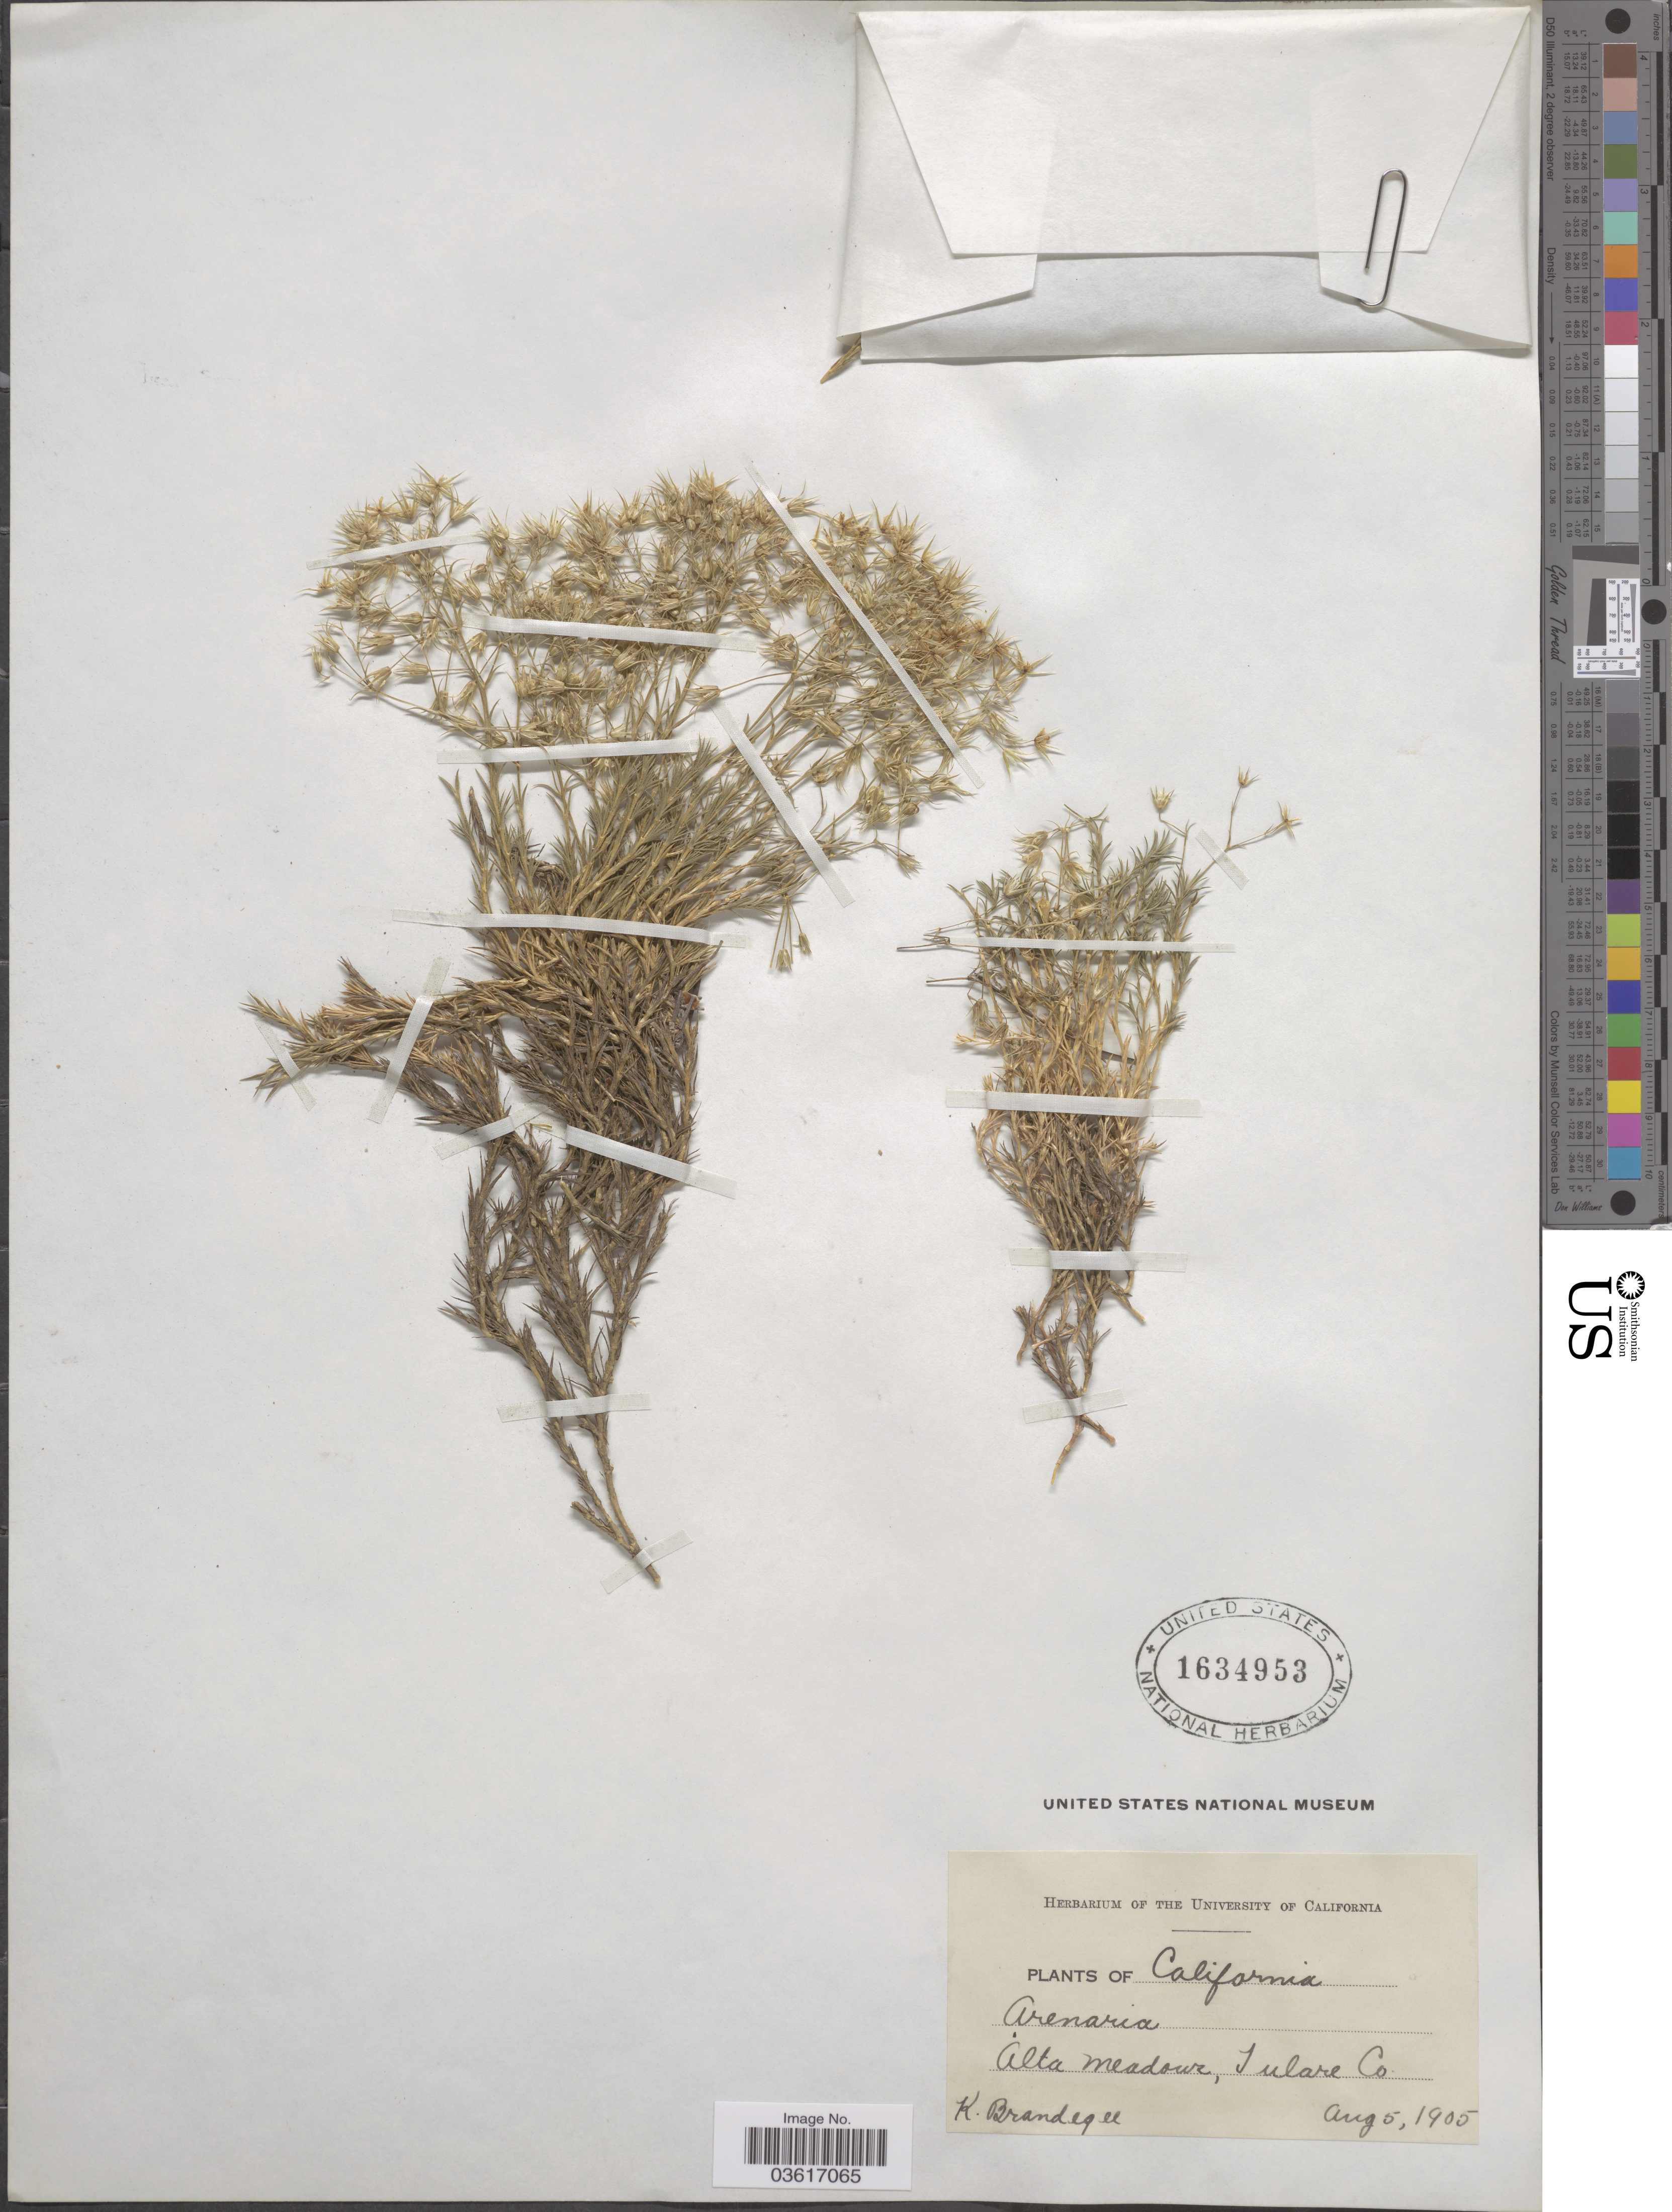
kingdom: Plantae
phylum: Tracheophyta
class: Magnoliopsida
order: Caryophyllales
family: Caryophyllaceae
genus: Minuartia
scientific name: Minuartia sp.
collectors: K. Brandegee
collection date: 1905-08-05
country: United States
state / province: California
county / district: Tulare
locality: Alta Meadows, Tulare Co.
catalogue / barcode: US 1634953